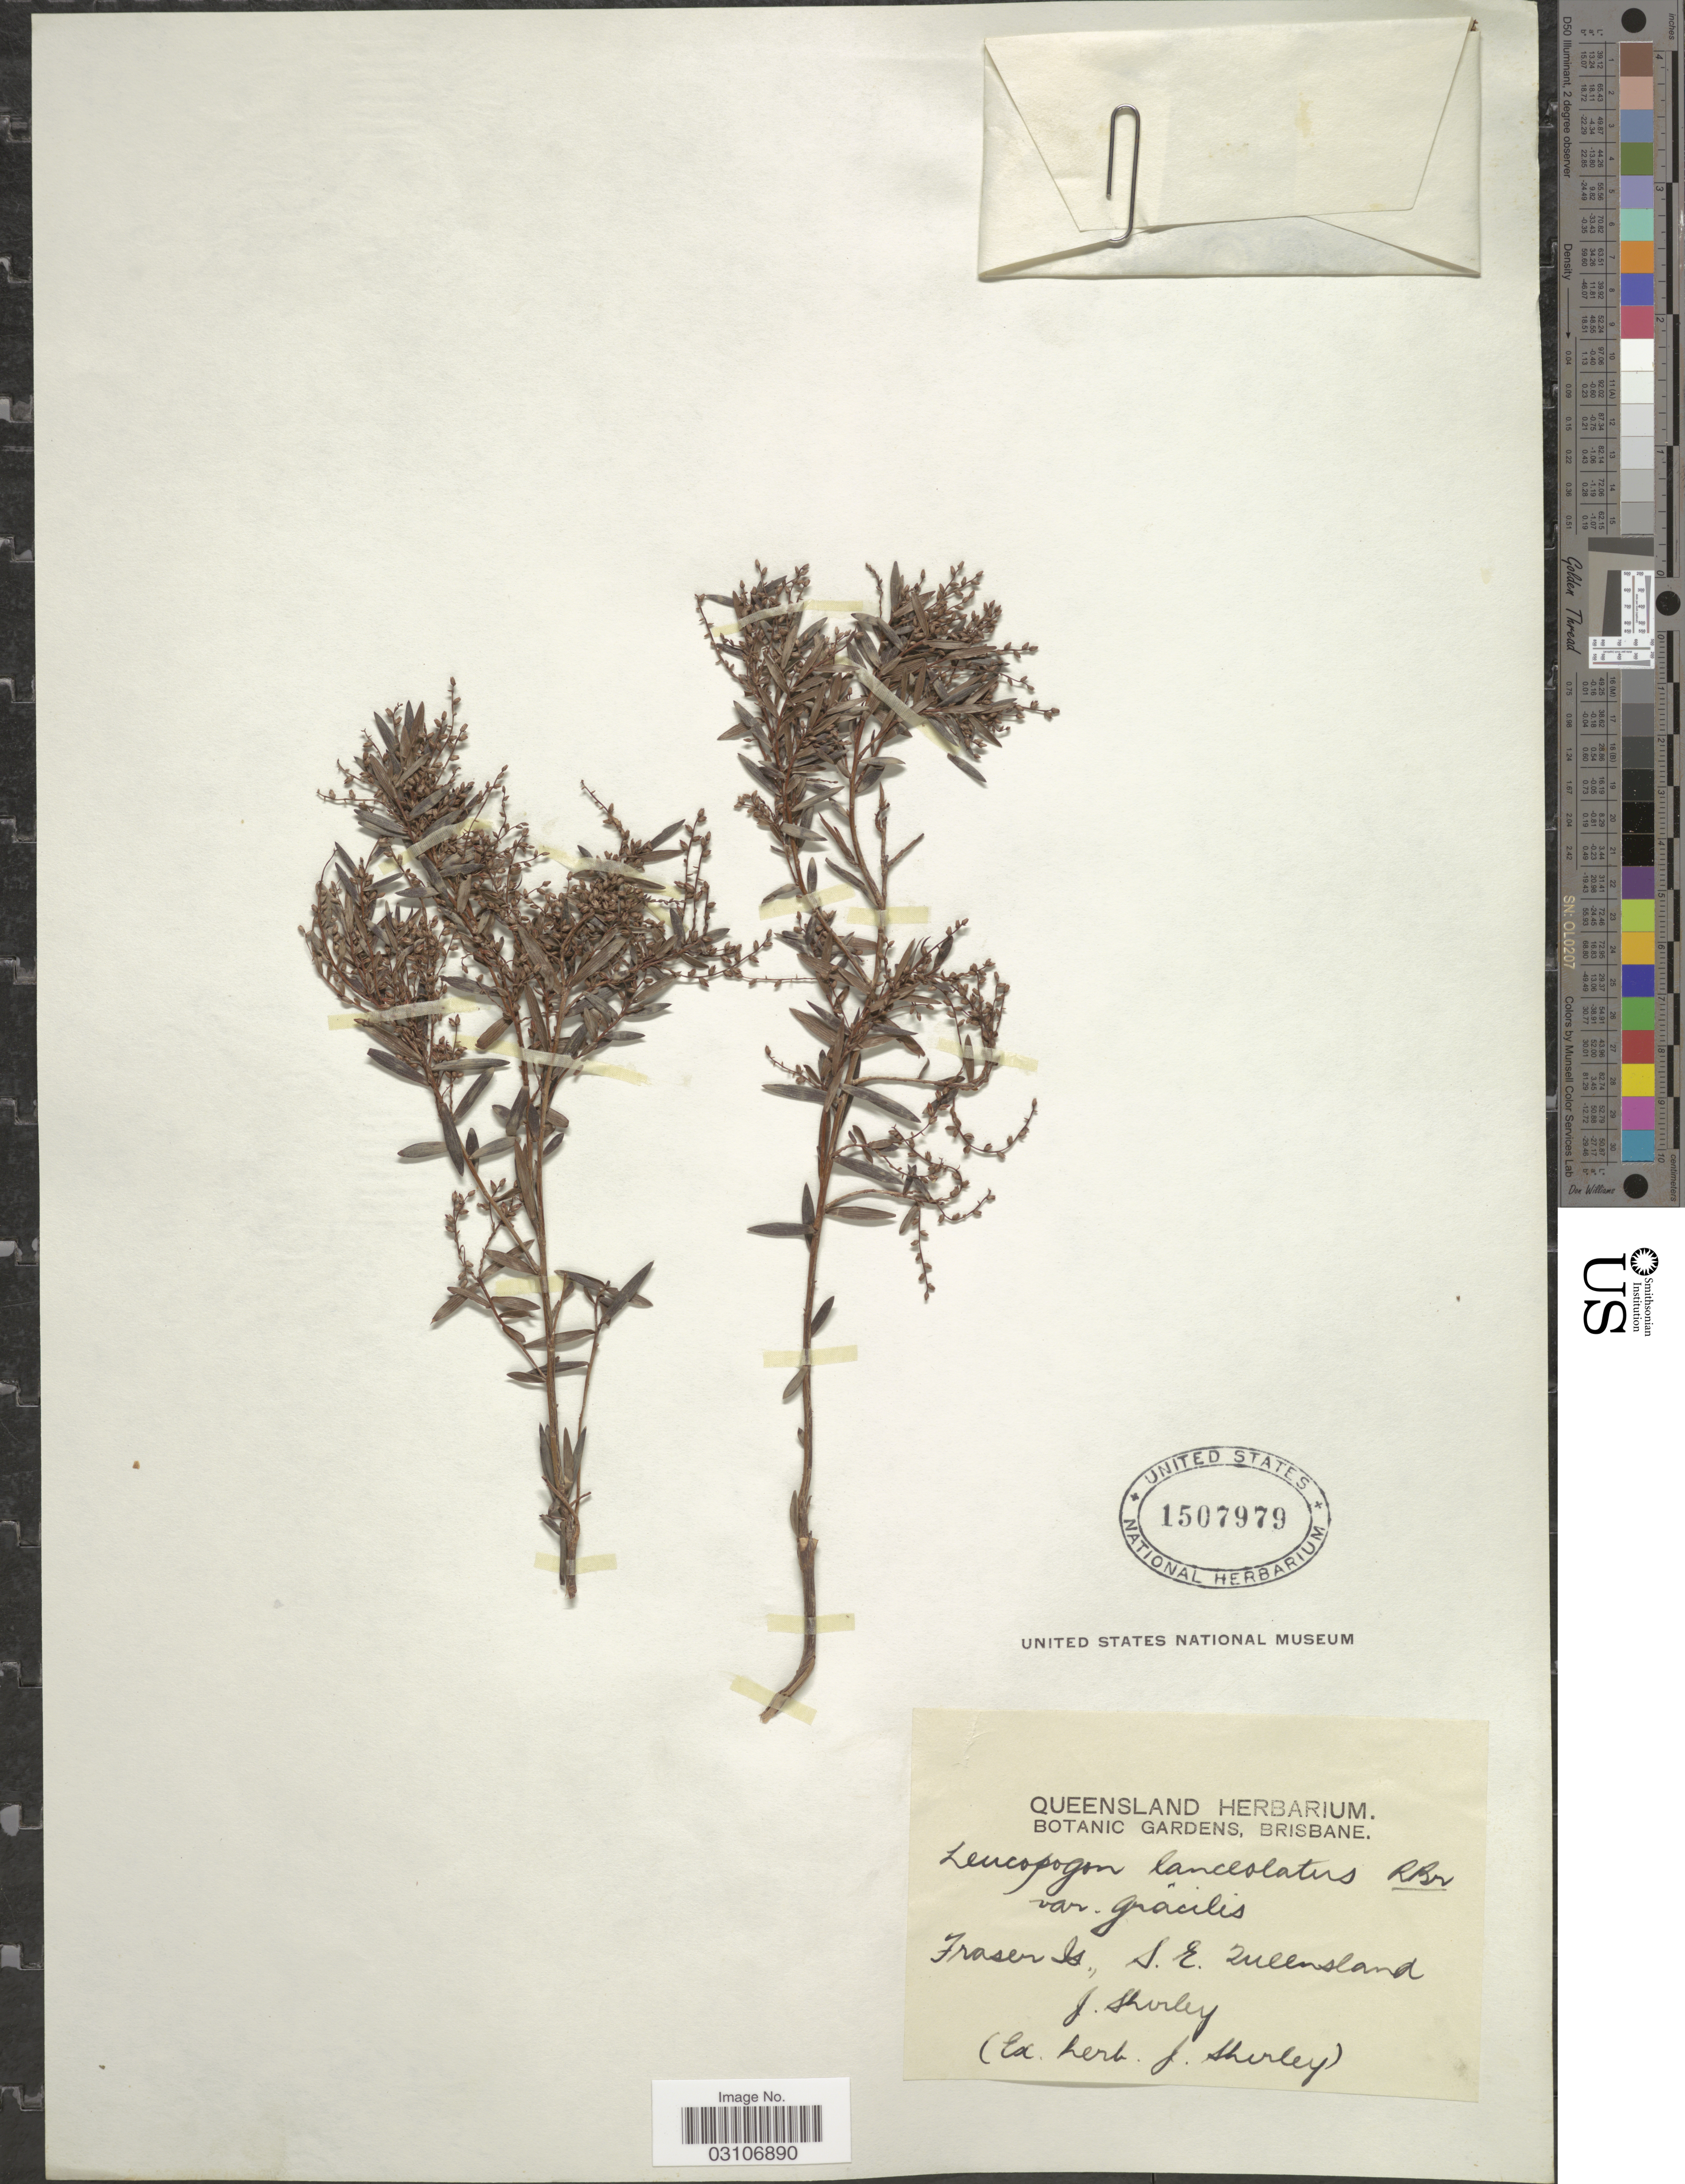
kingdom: Plantae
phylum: Tracheophyta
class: Magnoliopsida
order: Ericales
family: Ericaceae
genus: Leucopogon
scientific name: Leucopogon lanceolatus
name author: R. Br.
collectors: J. Shirley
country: Australia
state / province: Queensland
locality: Fraser Is., S.E. Queensland.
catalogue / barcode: US 1507979